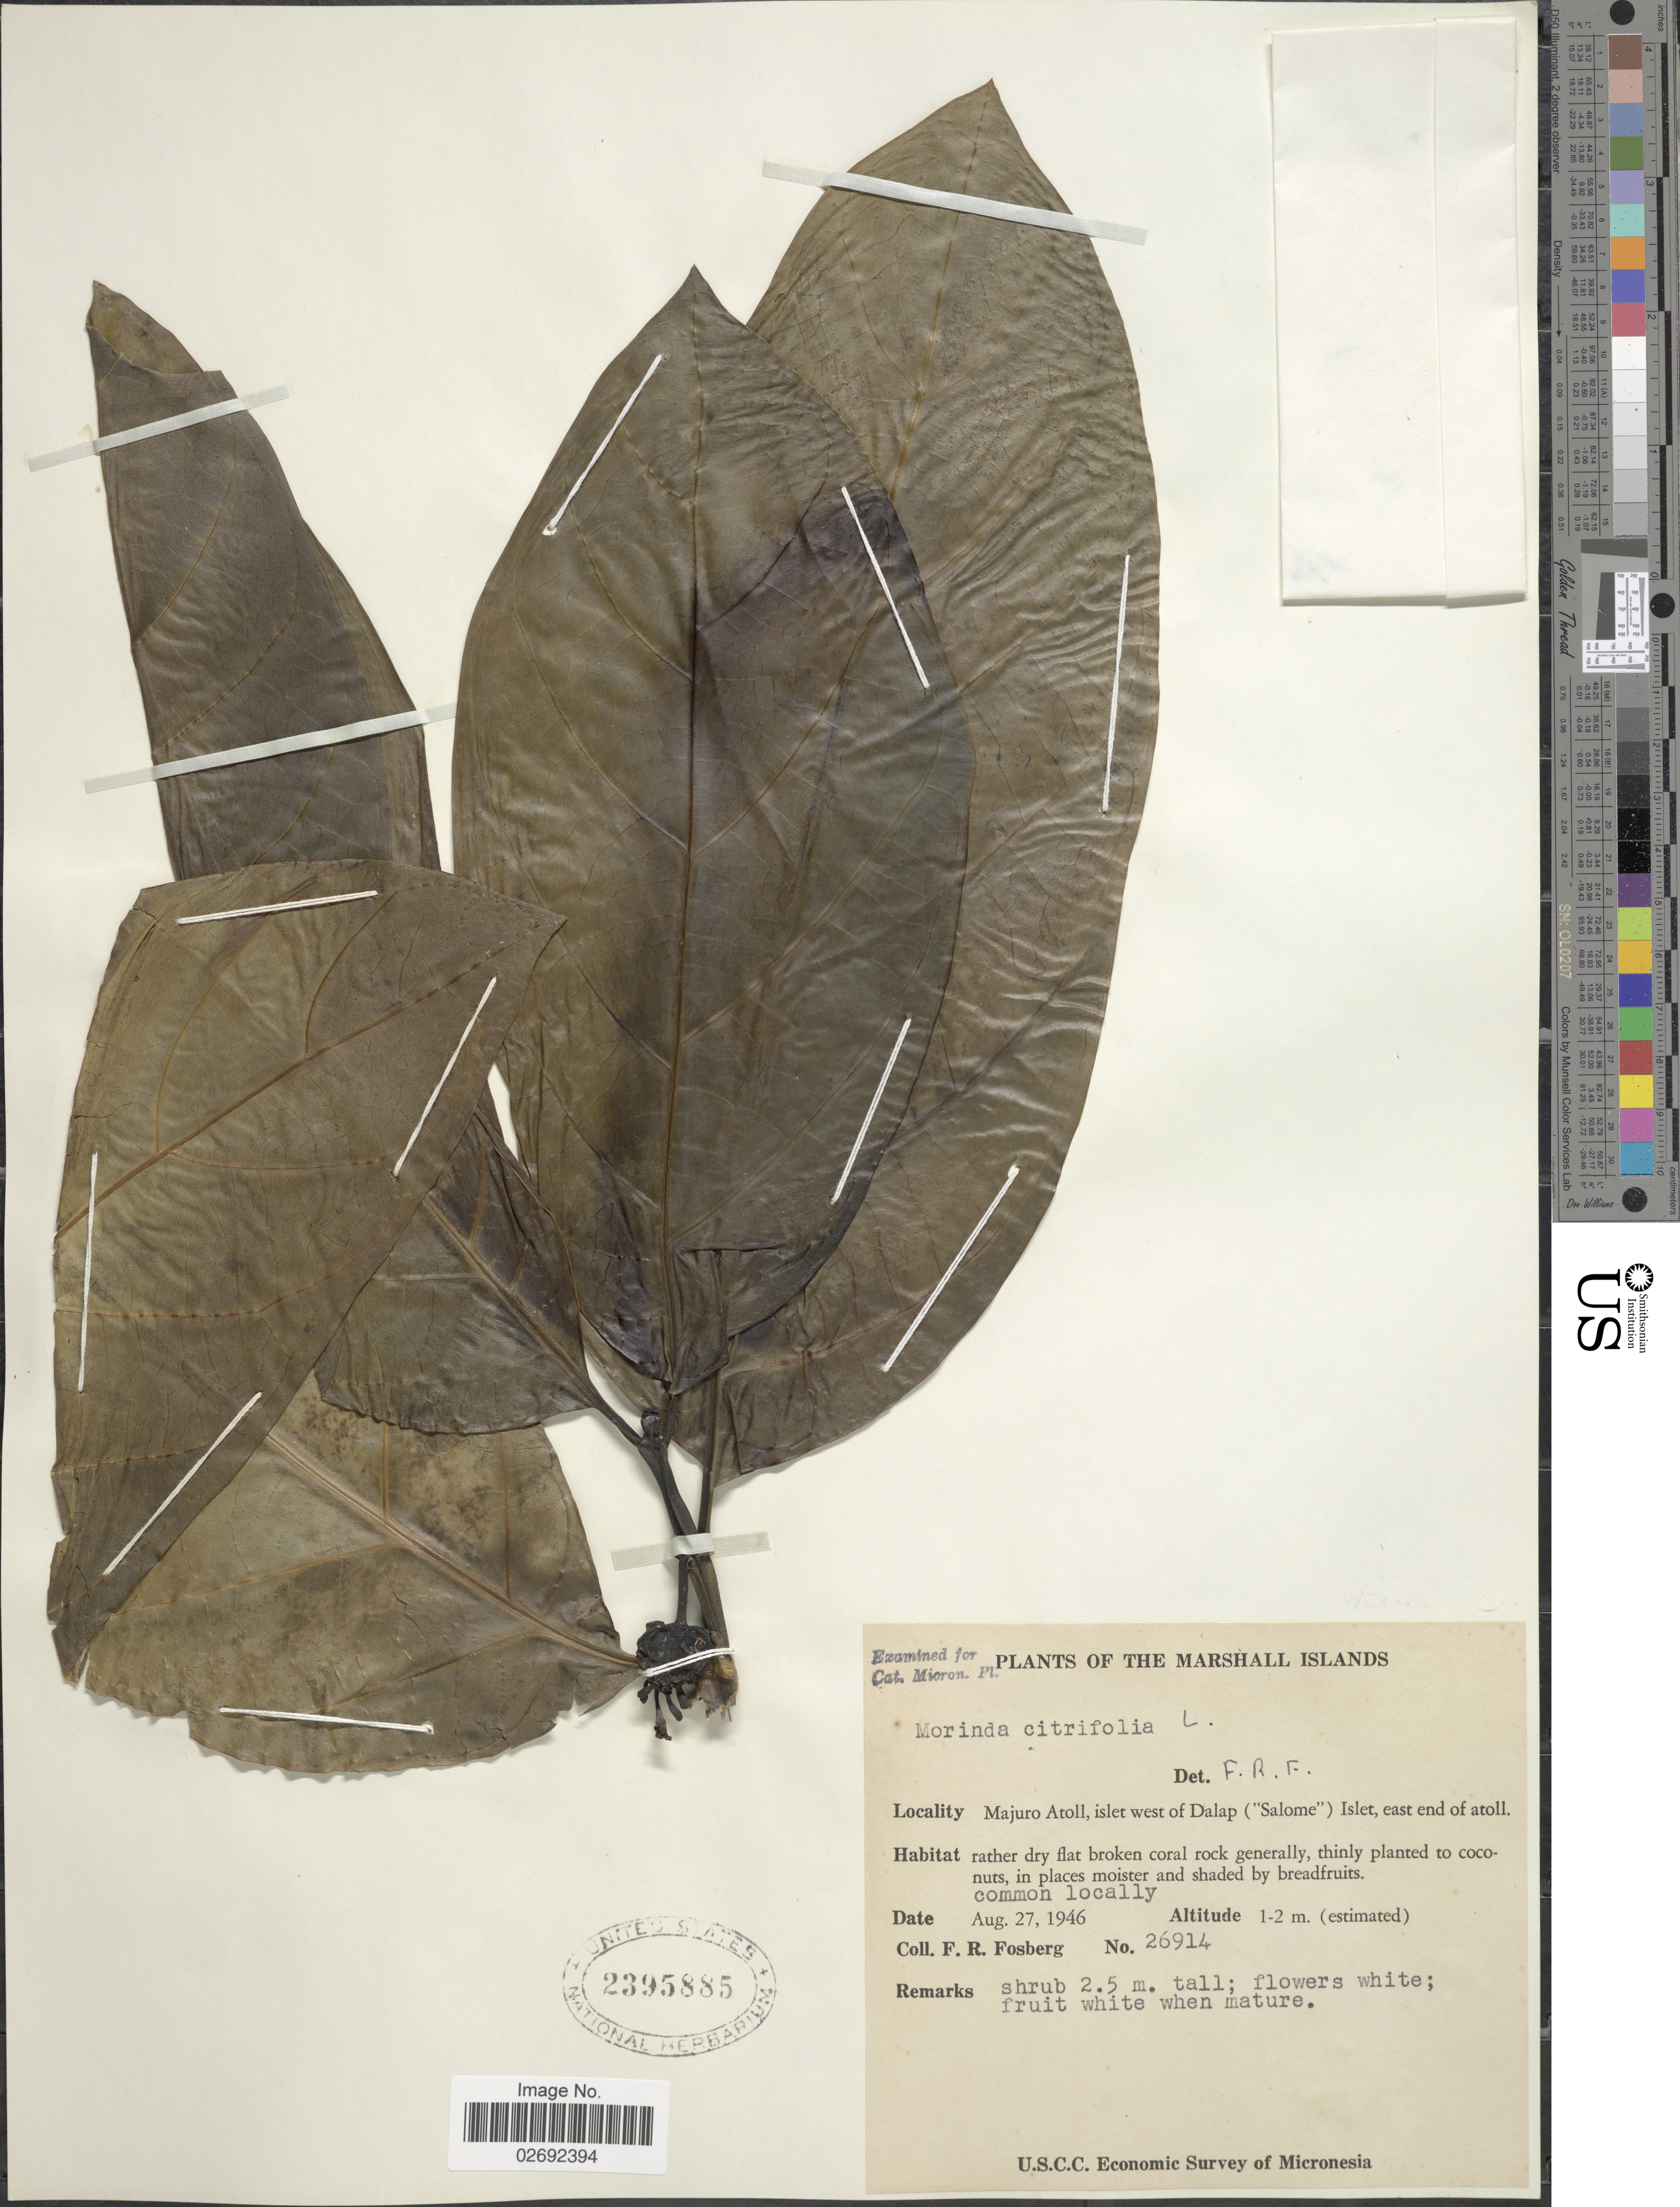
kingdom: Plantae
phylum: Tracheophyta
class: Magnoliopsida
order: Gentianales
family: Rubiaceae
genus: Morinda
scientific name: Morinda citrifolia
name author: L.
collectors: F. R. Fosberg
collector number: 26914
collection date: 1946-08-27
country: Marshall Islands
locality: Majuro Atoll, islet west of Dalap ("Salome") Islet, east end of atoll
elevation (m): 1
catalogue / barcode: US 2395885